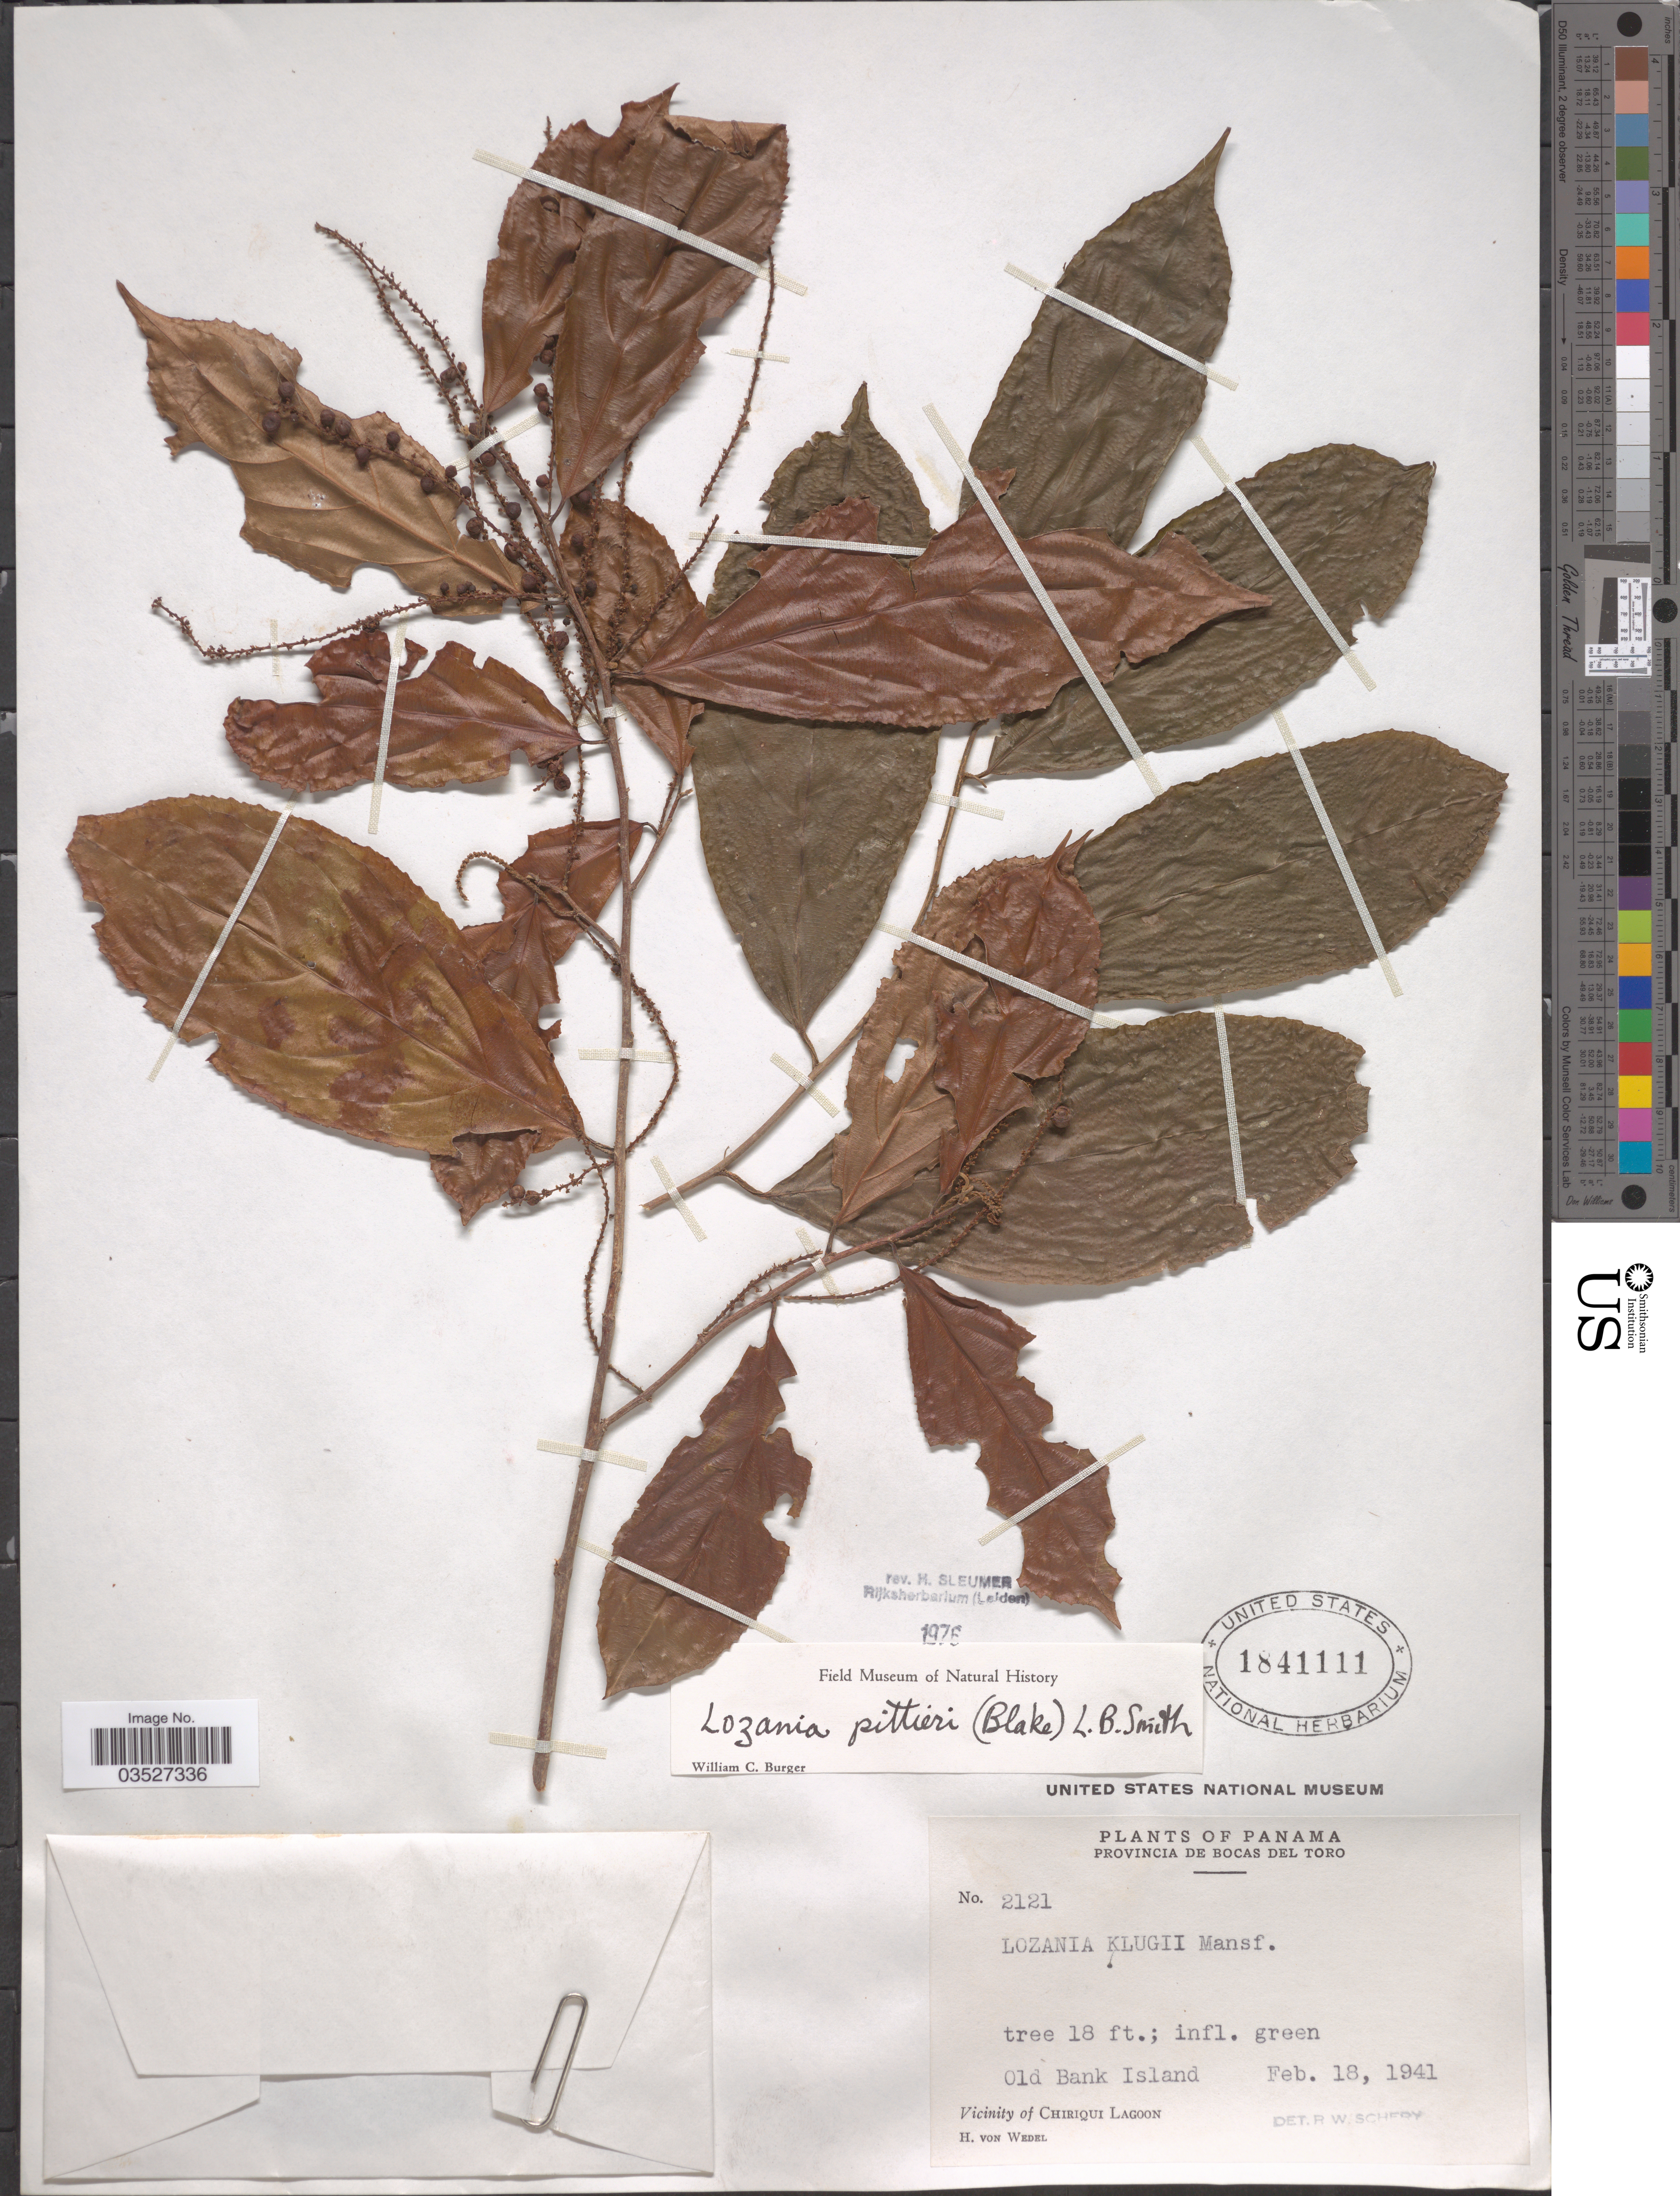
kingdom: Plantae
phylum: Tracheophyta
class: Magnoliopsida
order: Malpighiales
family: Lacistemataceae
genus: Lozania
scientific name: Lozania pittieri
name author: (Blake) L.B. Sm.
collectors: H. von Wedel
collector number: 2121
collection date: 1941-02-18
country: Panama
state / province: Bocas del Toro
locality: Old Bank Island. Vicinity of Chiriqui Lagoon.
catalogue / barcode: US 1841111